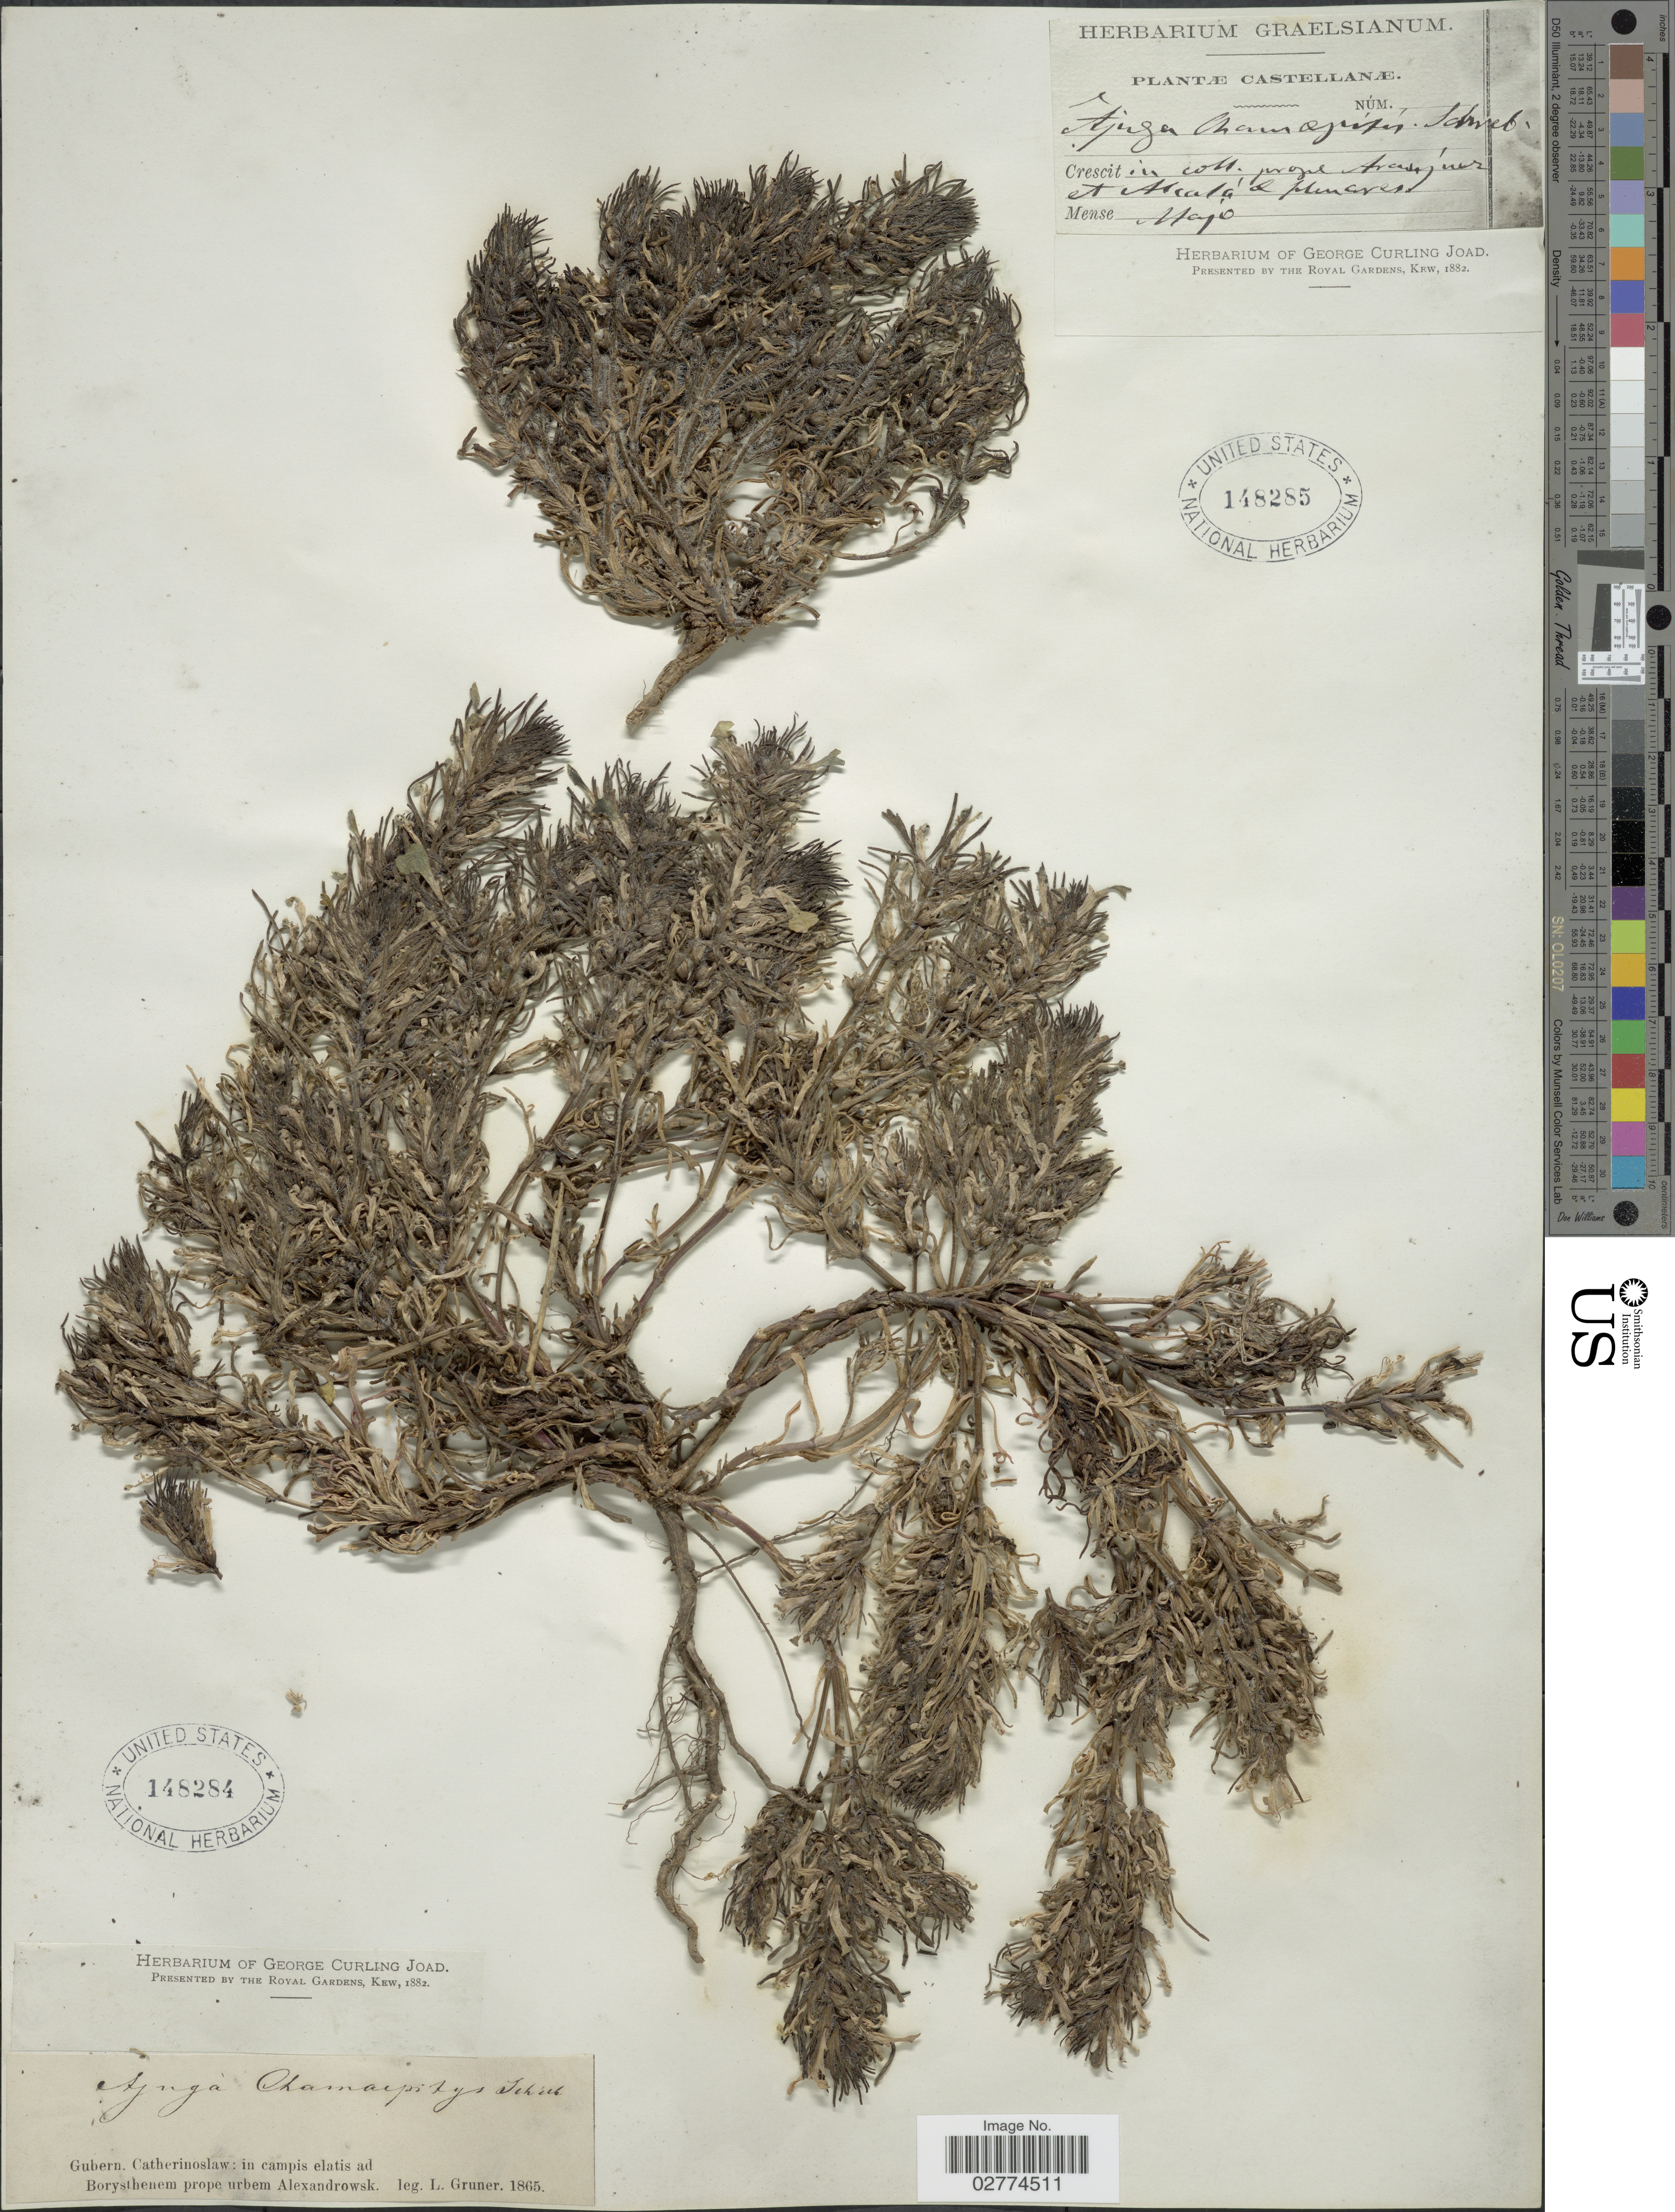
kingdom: Plantae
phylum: Tracheophyta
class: Magnoliopsida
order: Lamiales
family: Lamiaceae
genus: Ajuga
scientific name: Ajuga chamaepitys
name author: (L.) Schreb.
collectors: L. F. Gruner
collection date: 1865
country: Russian Federation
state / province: Perm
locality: Gubern. Catherinoslaw: in campis elatis ad Borysthenem prope urbem Alexandrowsk.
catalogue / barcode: US 148284